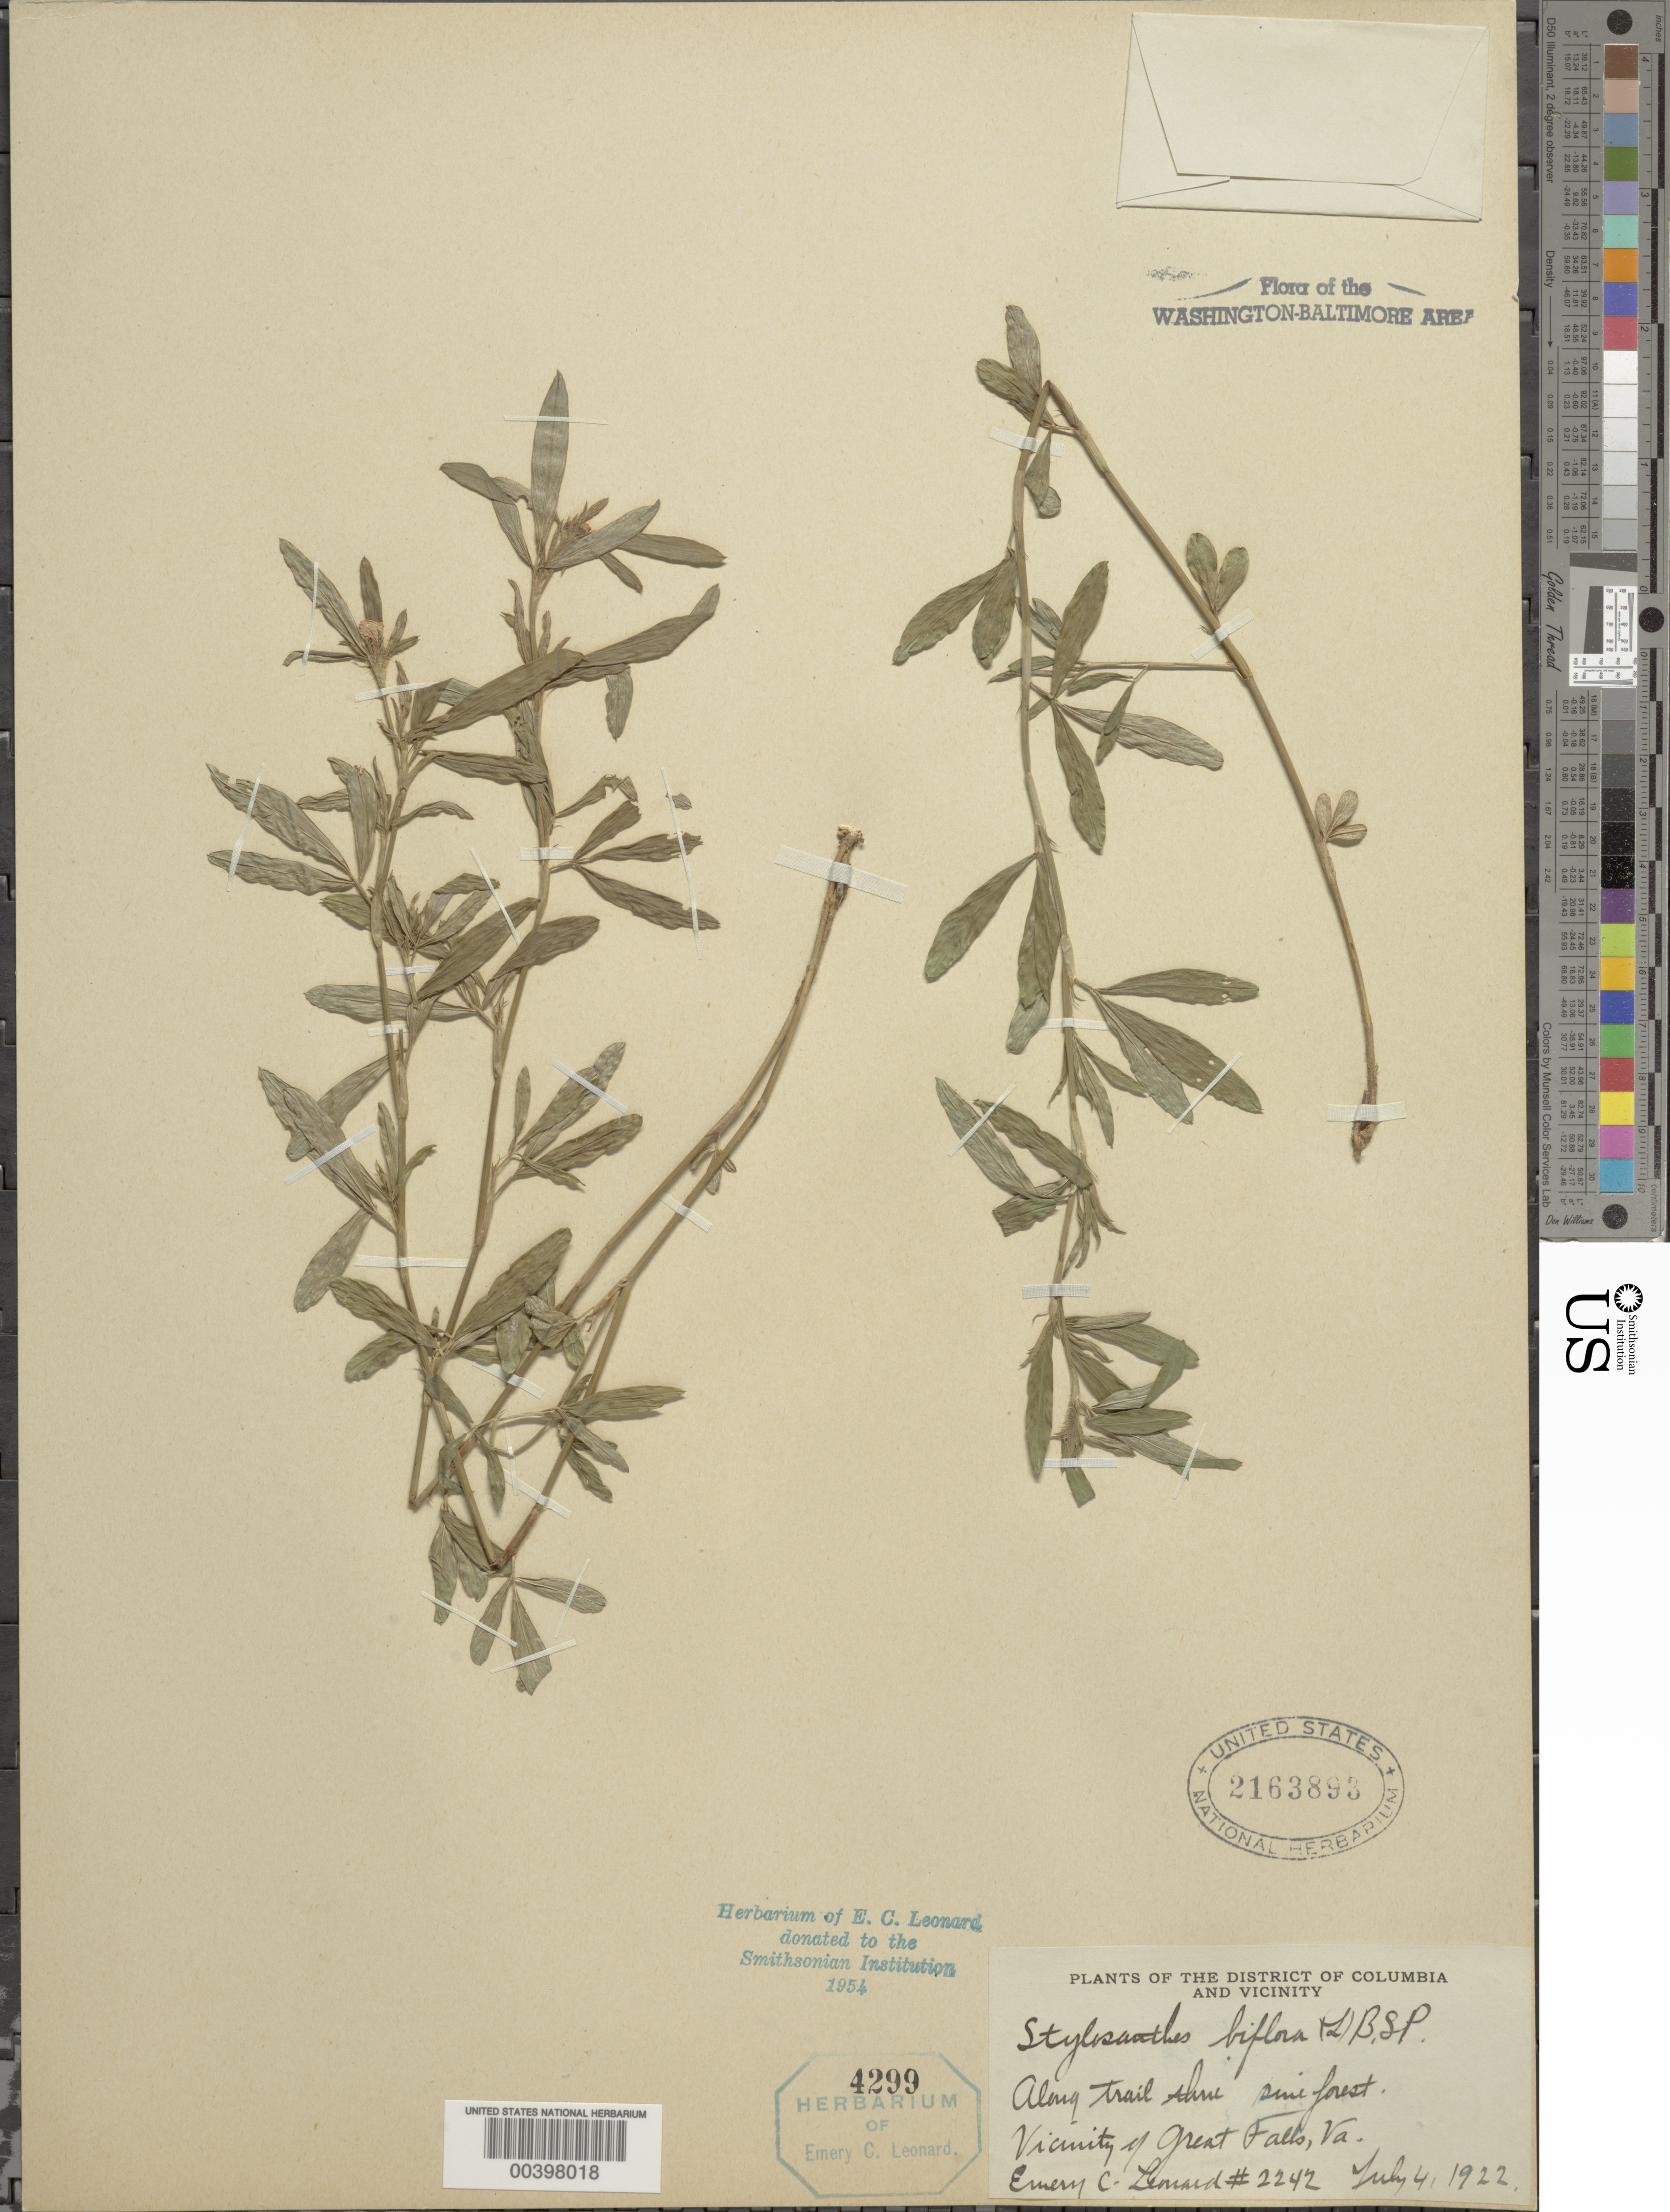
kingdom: Plantae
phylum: Tracheophyta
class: Magnoliopsida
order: Fabales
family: Fabaceae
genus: Stylosanthes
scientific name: Stylosanthes biflora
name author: (L.) Britton et al.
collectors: E. C. Leonard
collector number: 2242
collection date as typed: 04 Jul 1922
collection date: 1922-07-04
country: United States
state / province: Virginia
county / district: Fairfax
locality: Great Falls C. and O. Canal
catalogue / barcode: US 2163893